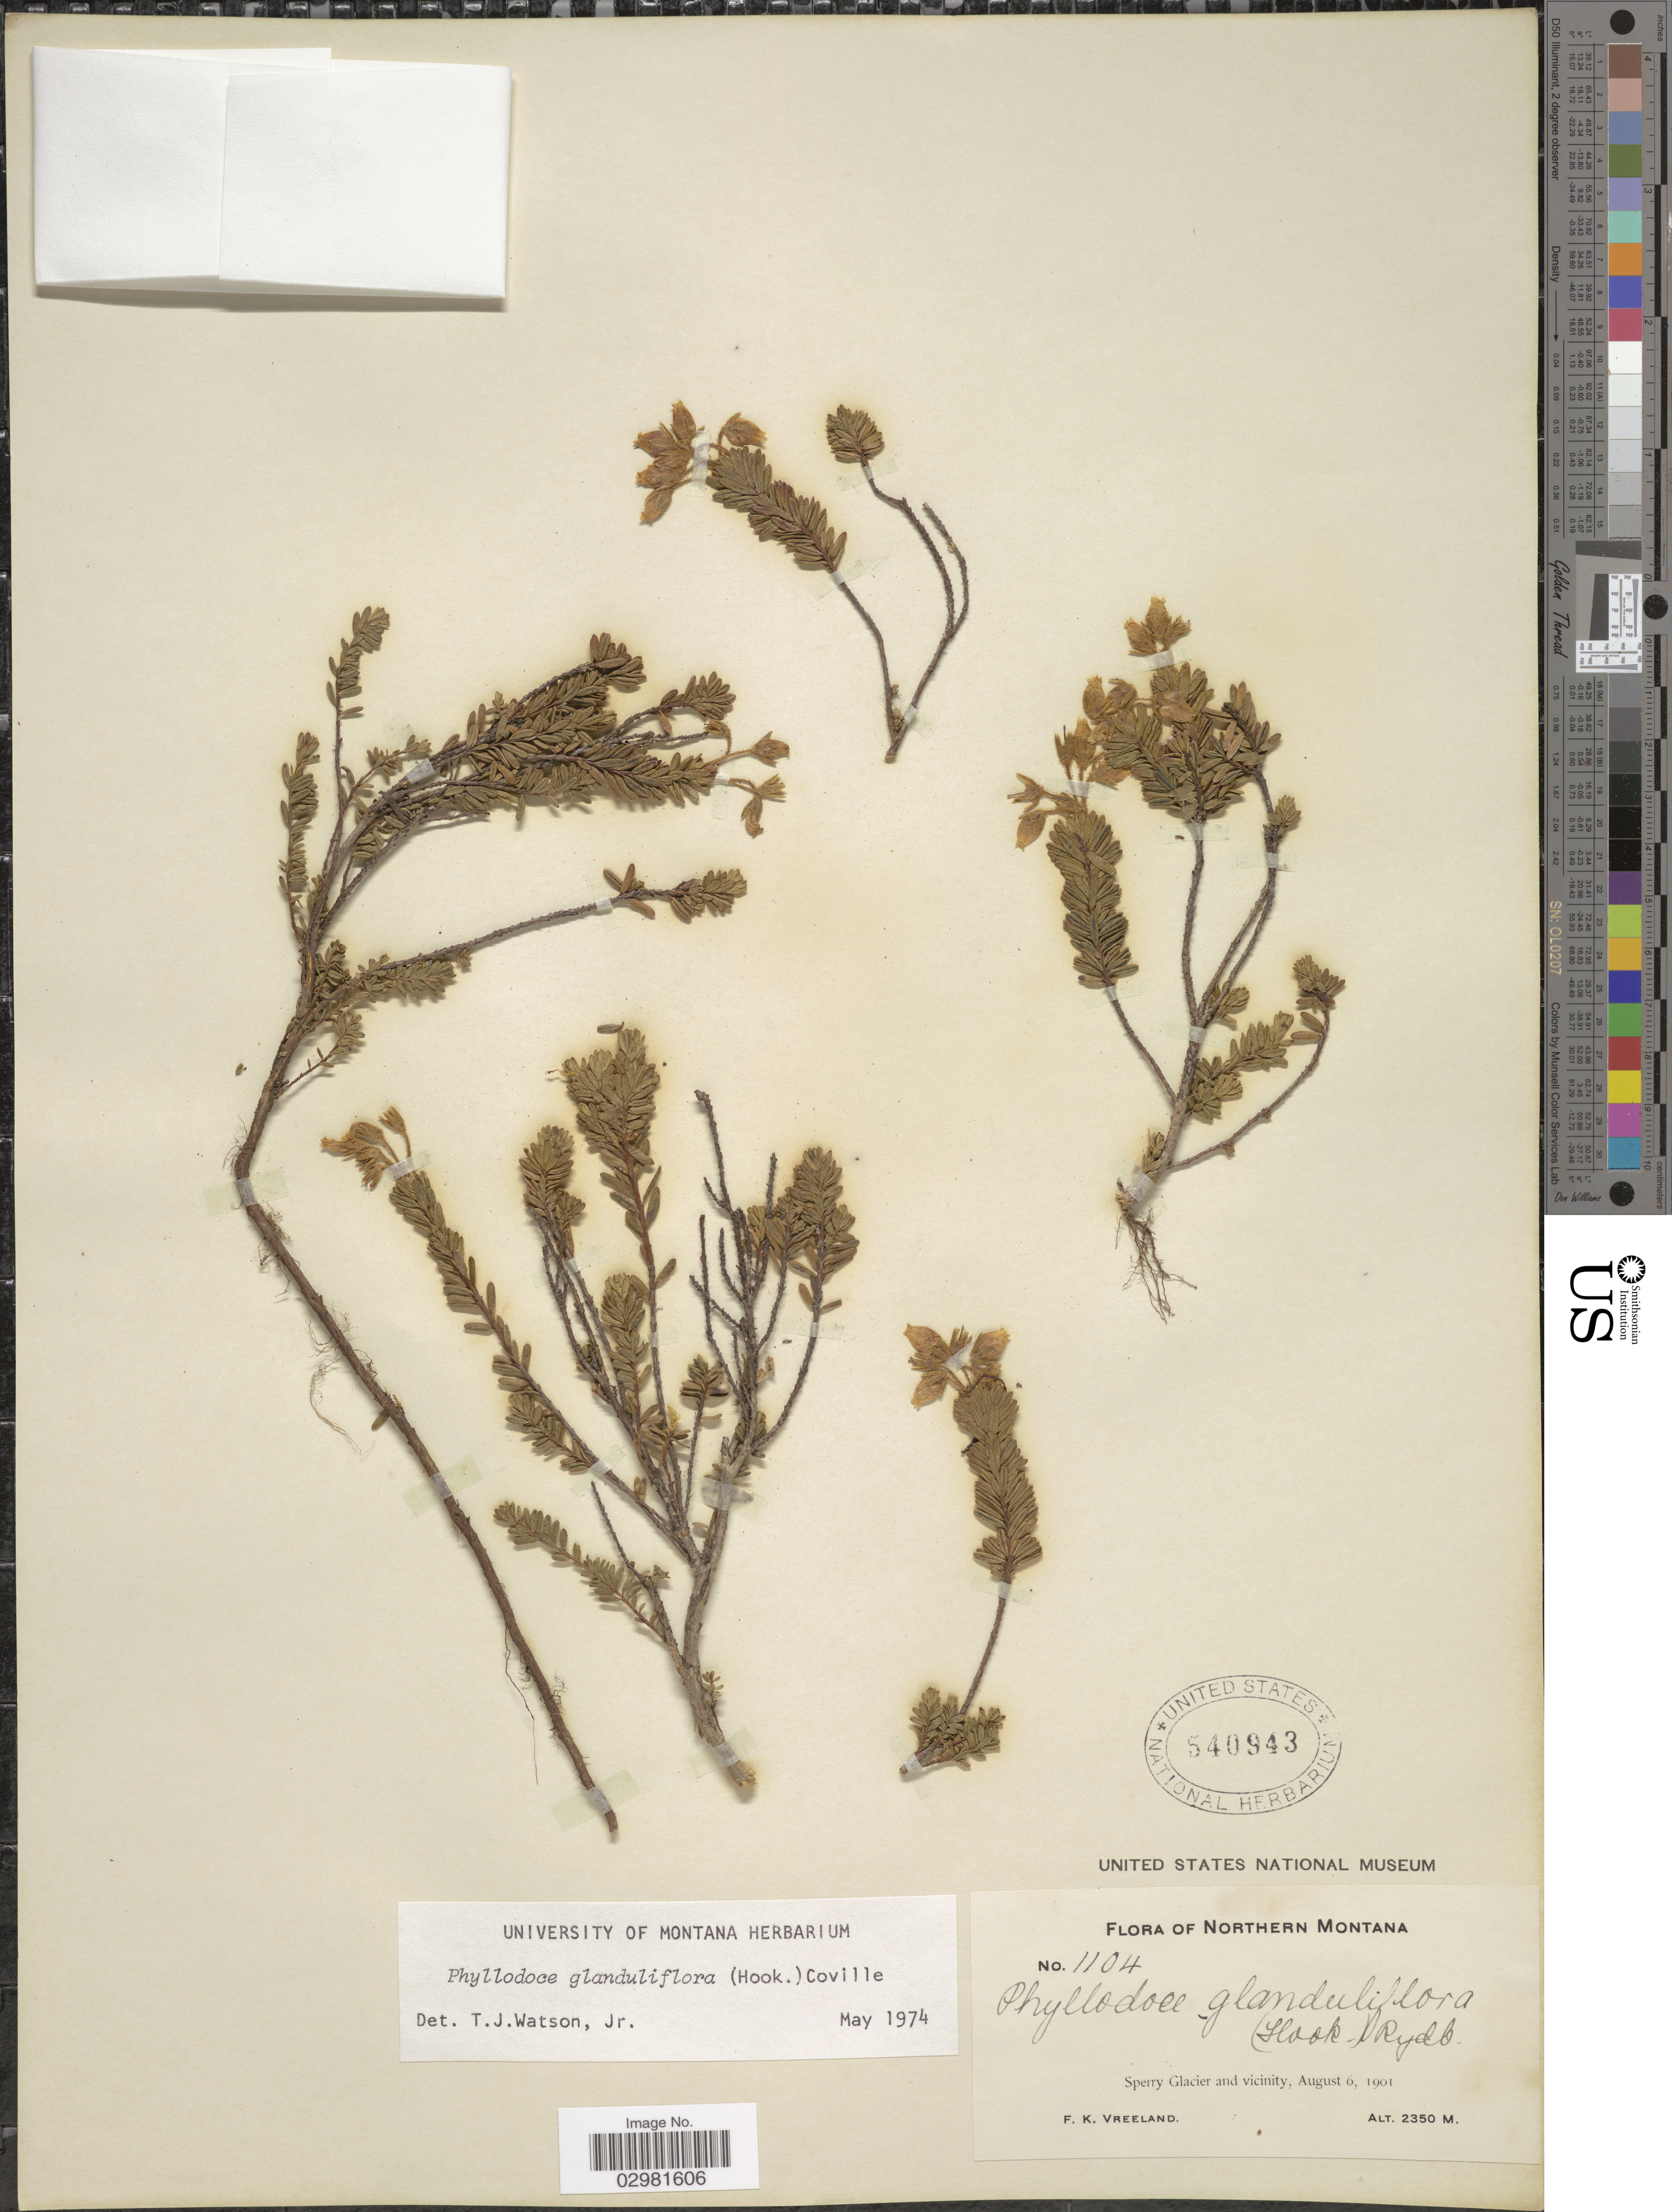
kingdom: Plantae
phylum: Tracheophyta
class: Magnoliopsida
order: Ericales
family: Ericaceae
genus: Phyllodoce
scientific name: Phyllodoce glanduliflora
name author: (Hook.) Coville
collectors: F. Vreeland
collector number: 1104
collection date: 1901-08-06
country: United States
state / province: Montana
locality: Northern Montana, Sperry Glacier and vicinity.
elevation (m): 2350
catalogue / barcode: US 540943